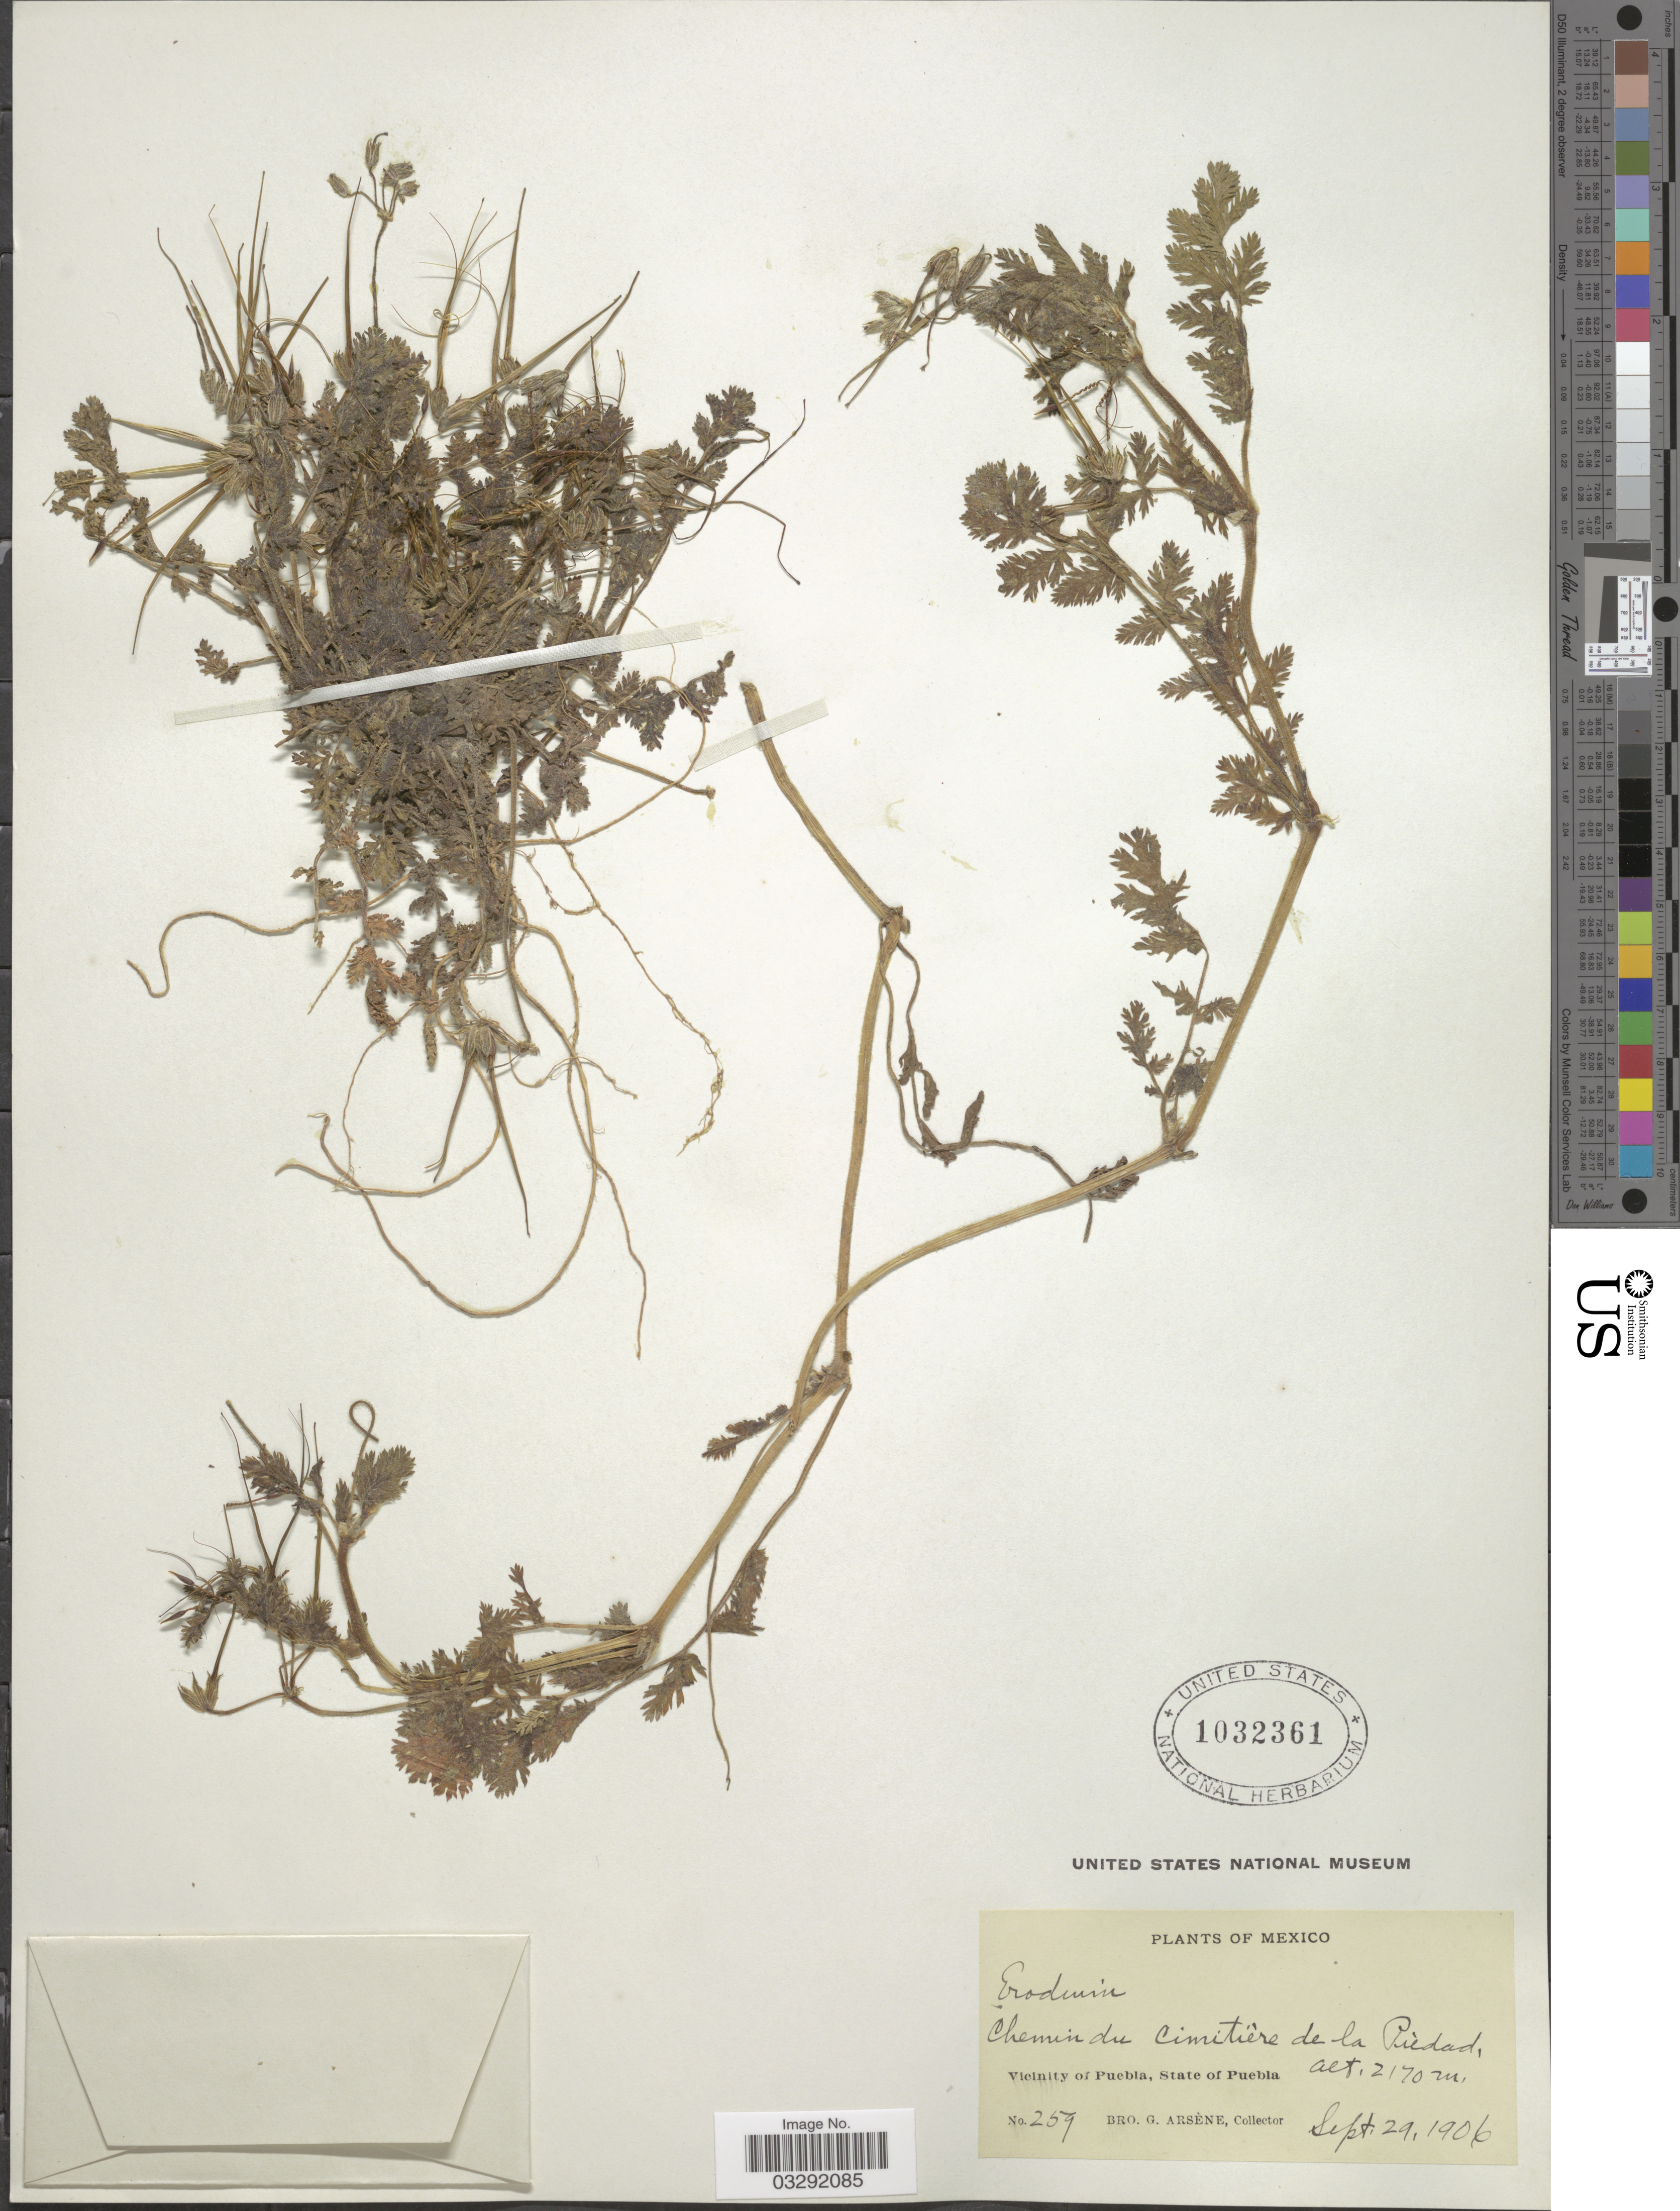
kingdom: Plantae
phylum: Tracheophyta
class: Magnoliopsida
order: Geraniales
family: Geraniaceae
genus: Erodium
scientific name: Erodium cicutarium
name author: (L.) L'Hér.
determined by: Strong, Mark T., (BOT), Smithsonian Institution - National Museum of Natural History (UNITED STATES)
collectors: Bro. G. Arsène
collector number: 259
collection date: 1906-09-29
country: Mexico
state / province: Puebla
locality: Chemin du Cimitière de la Piedad. Vicinity of Puebla.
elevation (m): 2170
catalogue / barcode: US 1032361